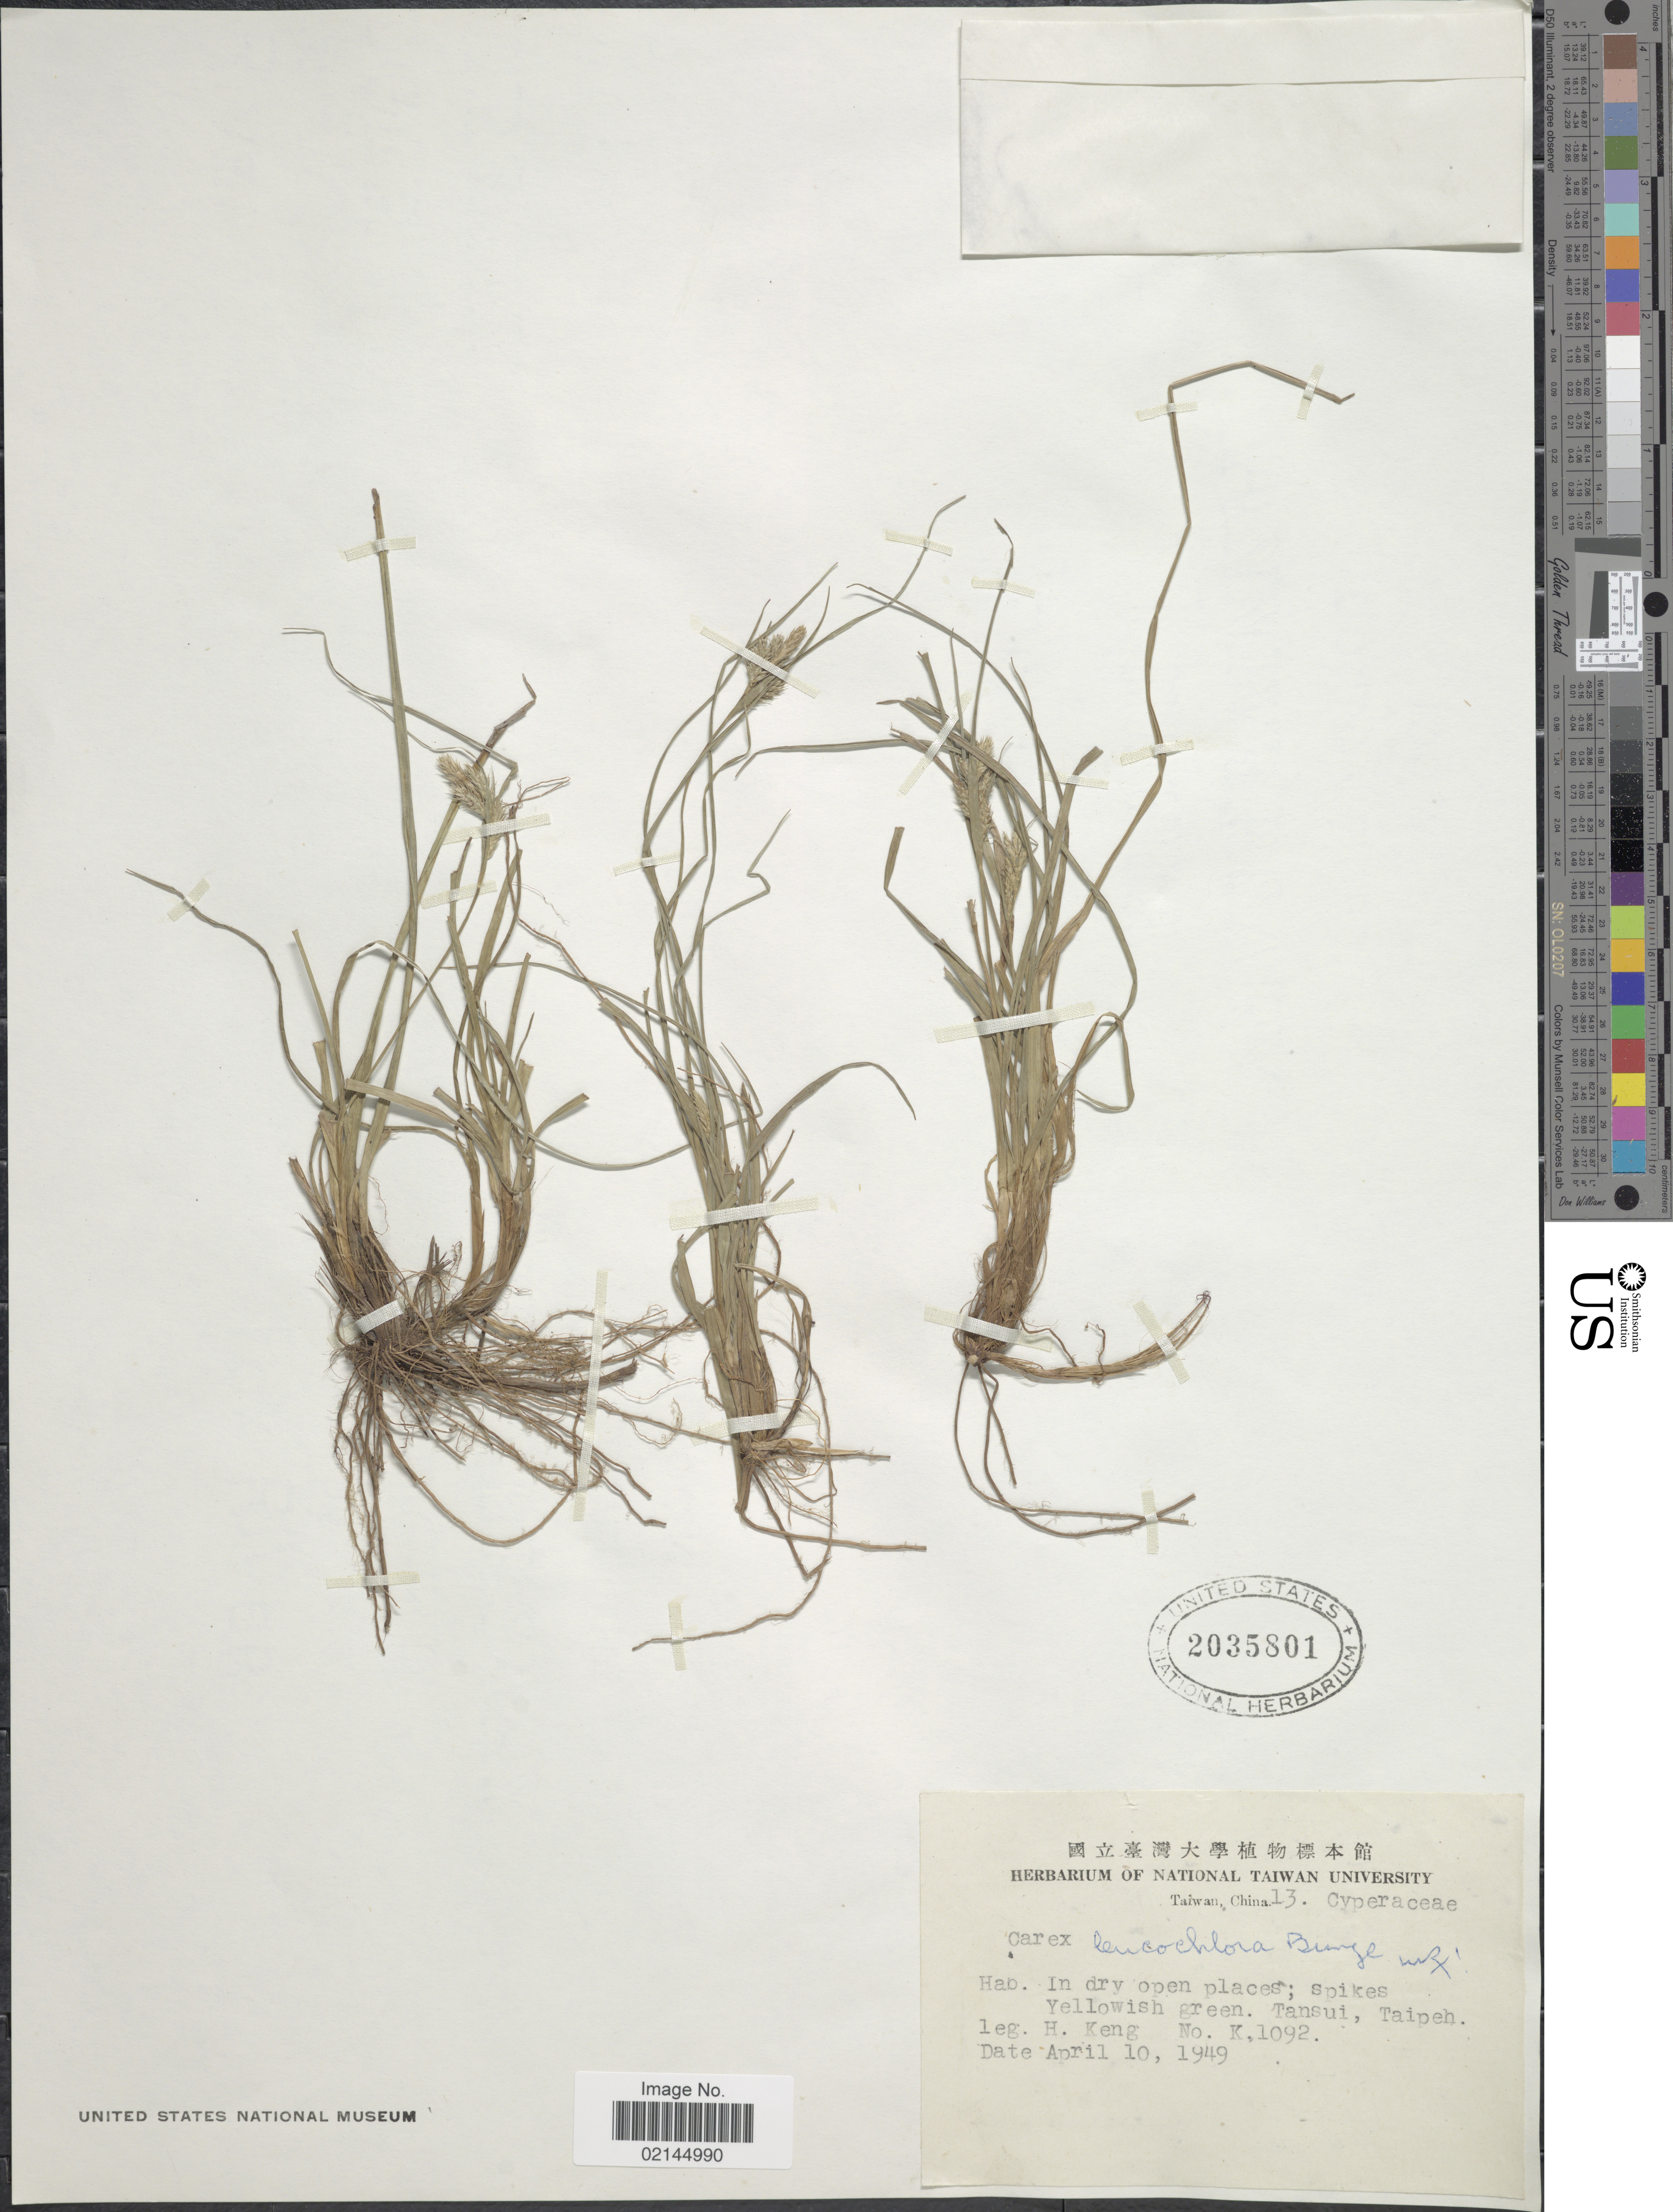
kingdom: Plantae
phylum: Tracheophyta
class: Liliopsida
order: Poales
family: Cyperaceae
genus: Carex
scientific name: Carex breviculmis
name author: R. Br.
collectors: H. Keng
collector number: K1092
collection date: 1949-04-10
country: Taiwan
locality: In dry open places; Tansui, Taipeh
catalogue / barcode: US 2035801